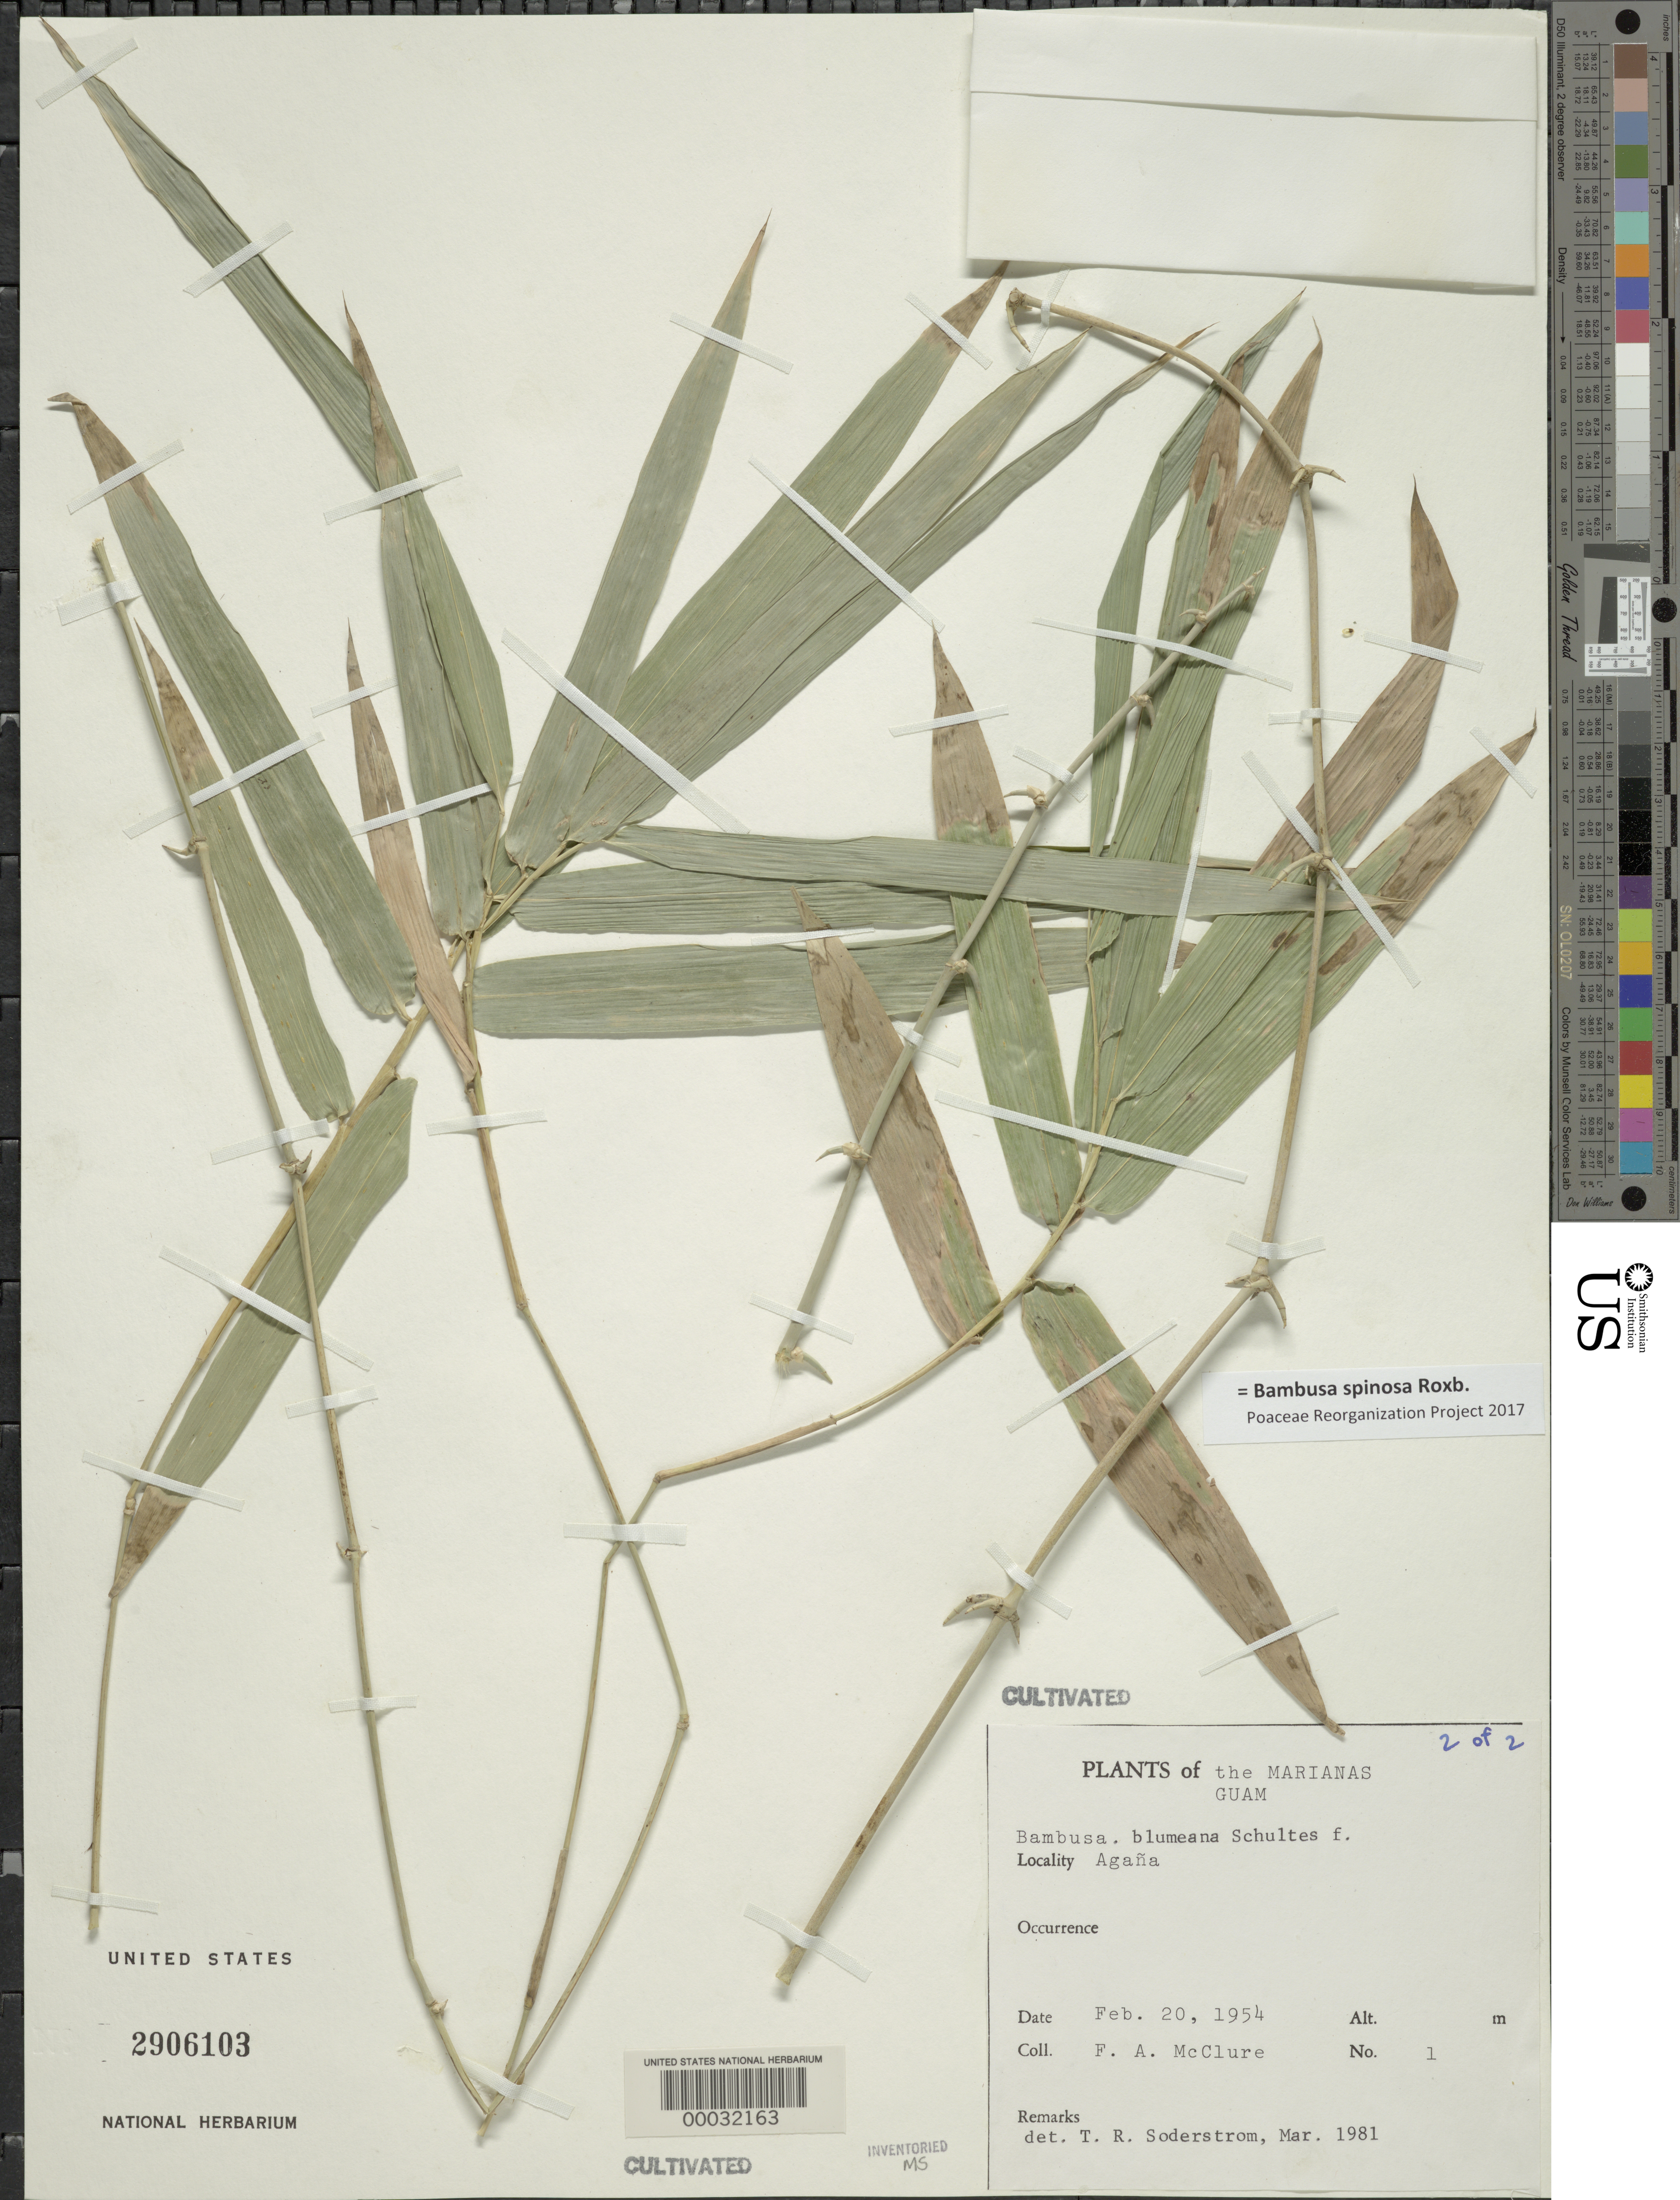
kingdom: Plantae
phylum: Tracheophyta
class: Liliopsida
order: Poales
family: Poaceae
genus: Bambusa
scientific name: Bambusa spinosa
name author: Roxb.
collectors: F. A. McClure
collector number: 1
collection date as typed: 20 Feb 1954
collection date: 1954-02-20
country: Guam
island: Guam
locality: Agana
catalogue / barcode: US 2906103